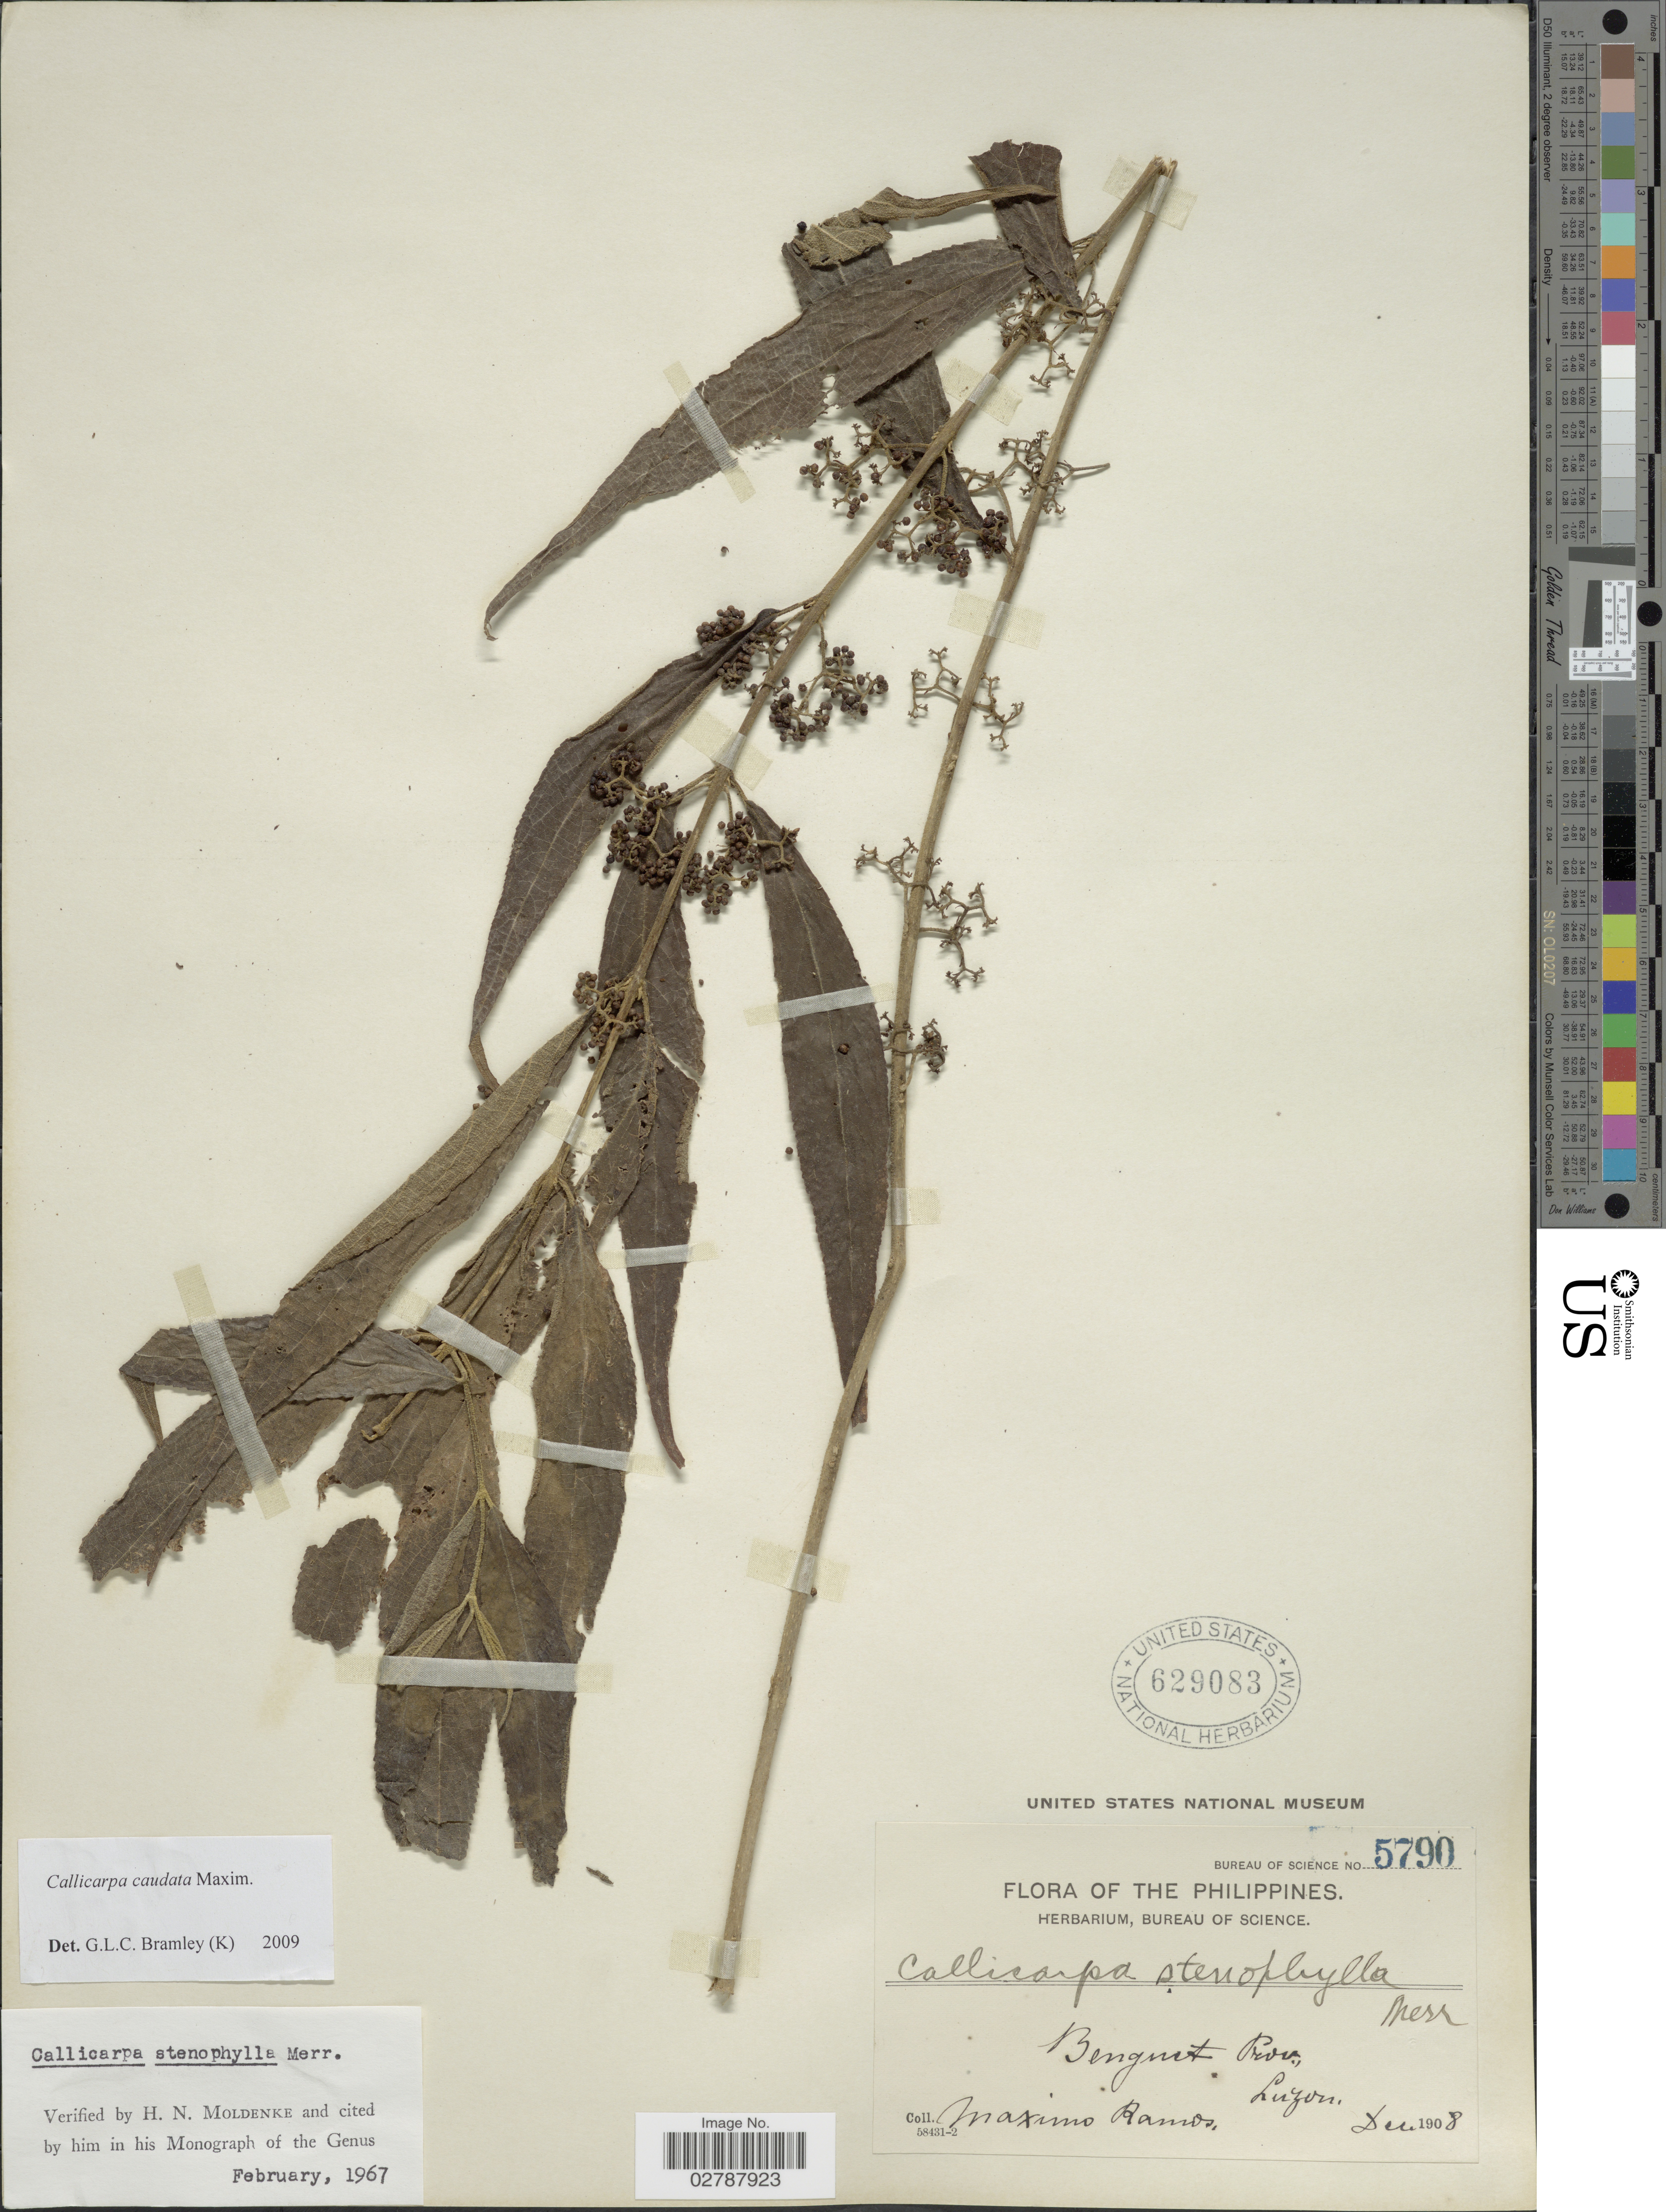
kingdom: Plantae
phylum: Tracheophyta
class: Magnoliopsida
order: Lamiales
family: Lamiaceae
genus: Callicarpa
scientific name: Callicarpa caudata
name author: Maxim.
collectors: M. Ramos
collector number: Bureau of Science5790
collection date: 1908-12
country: Philippines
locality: Benguet Prov., Luzon.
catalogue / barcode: US 629083